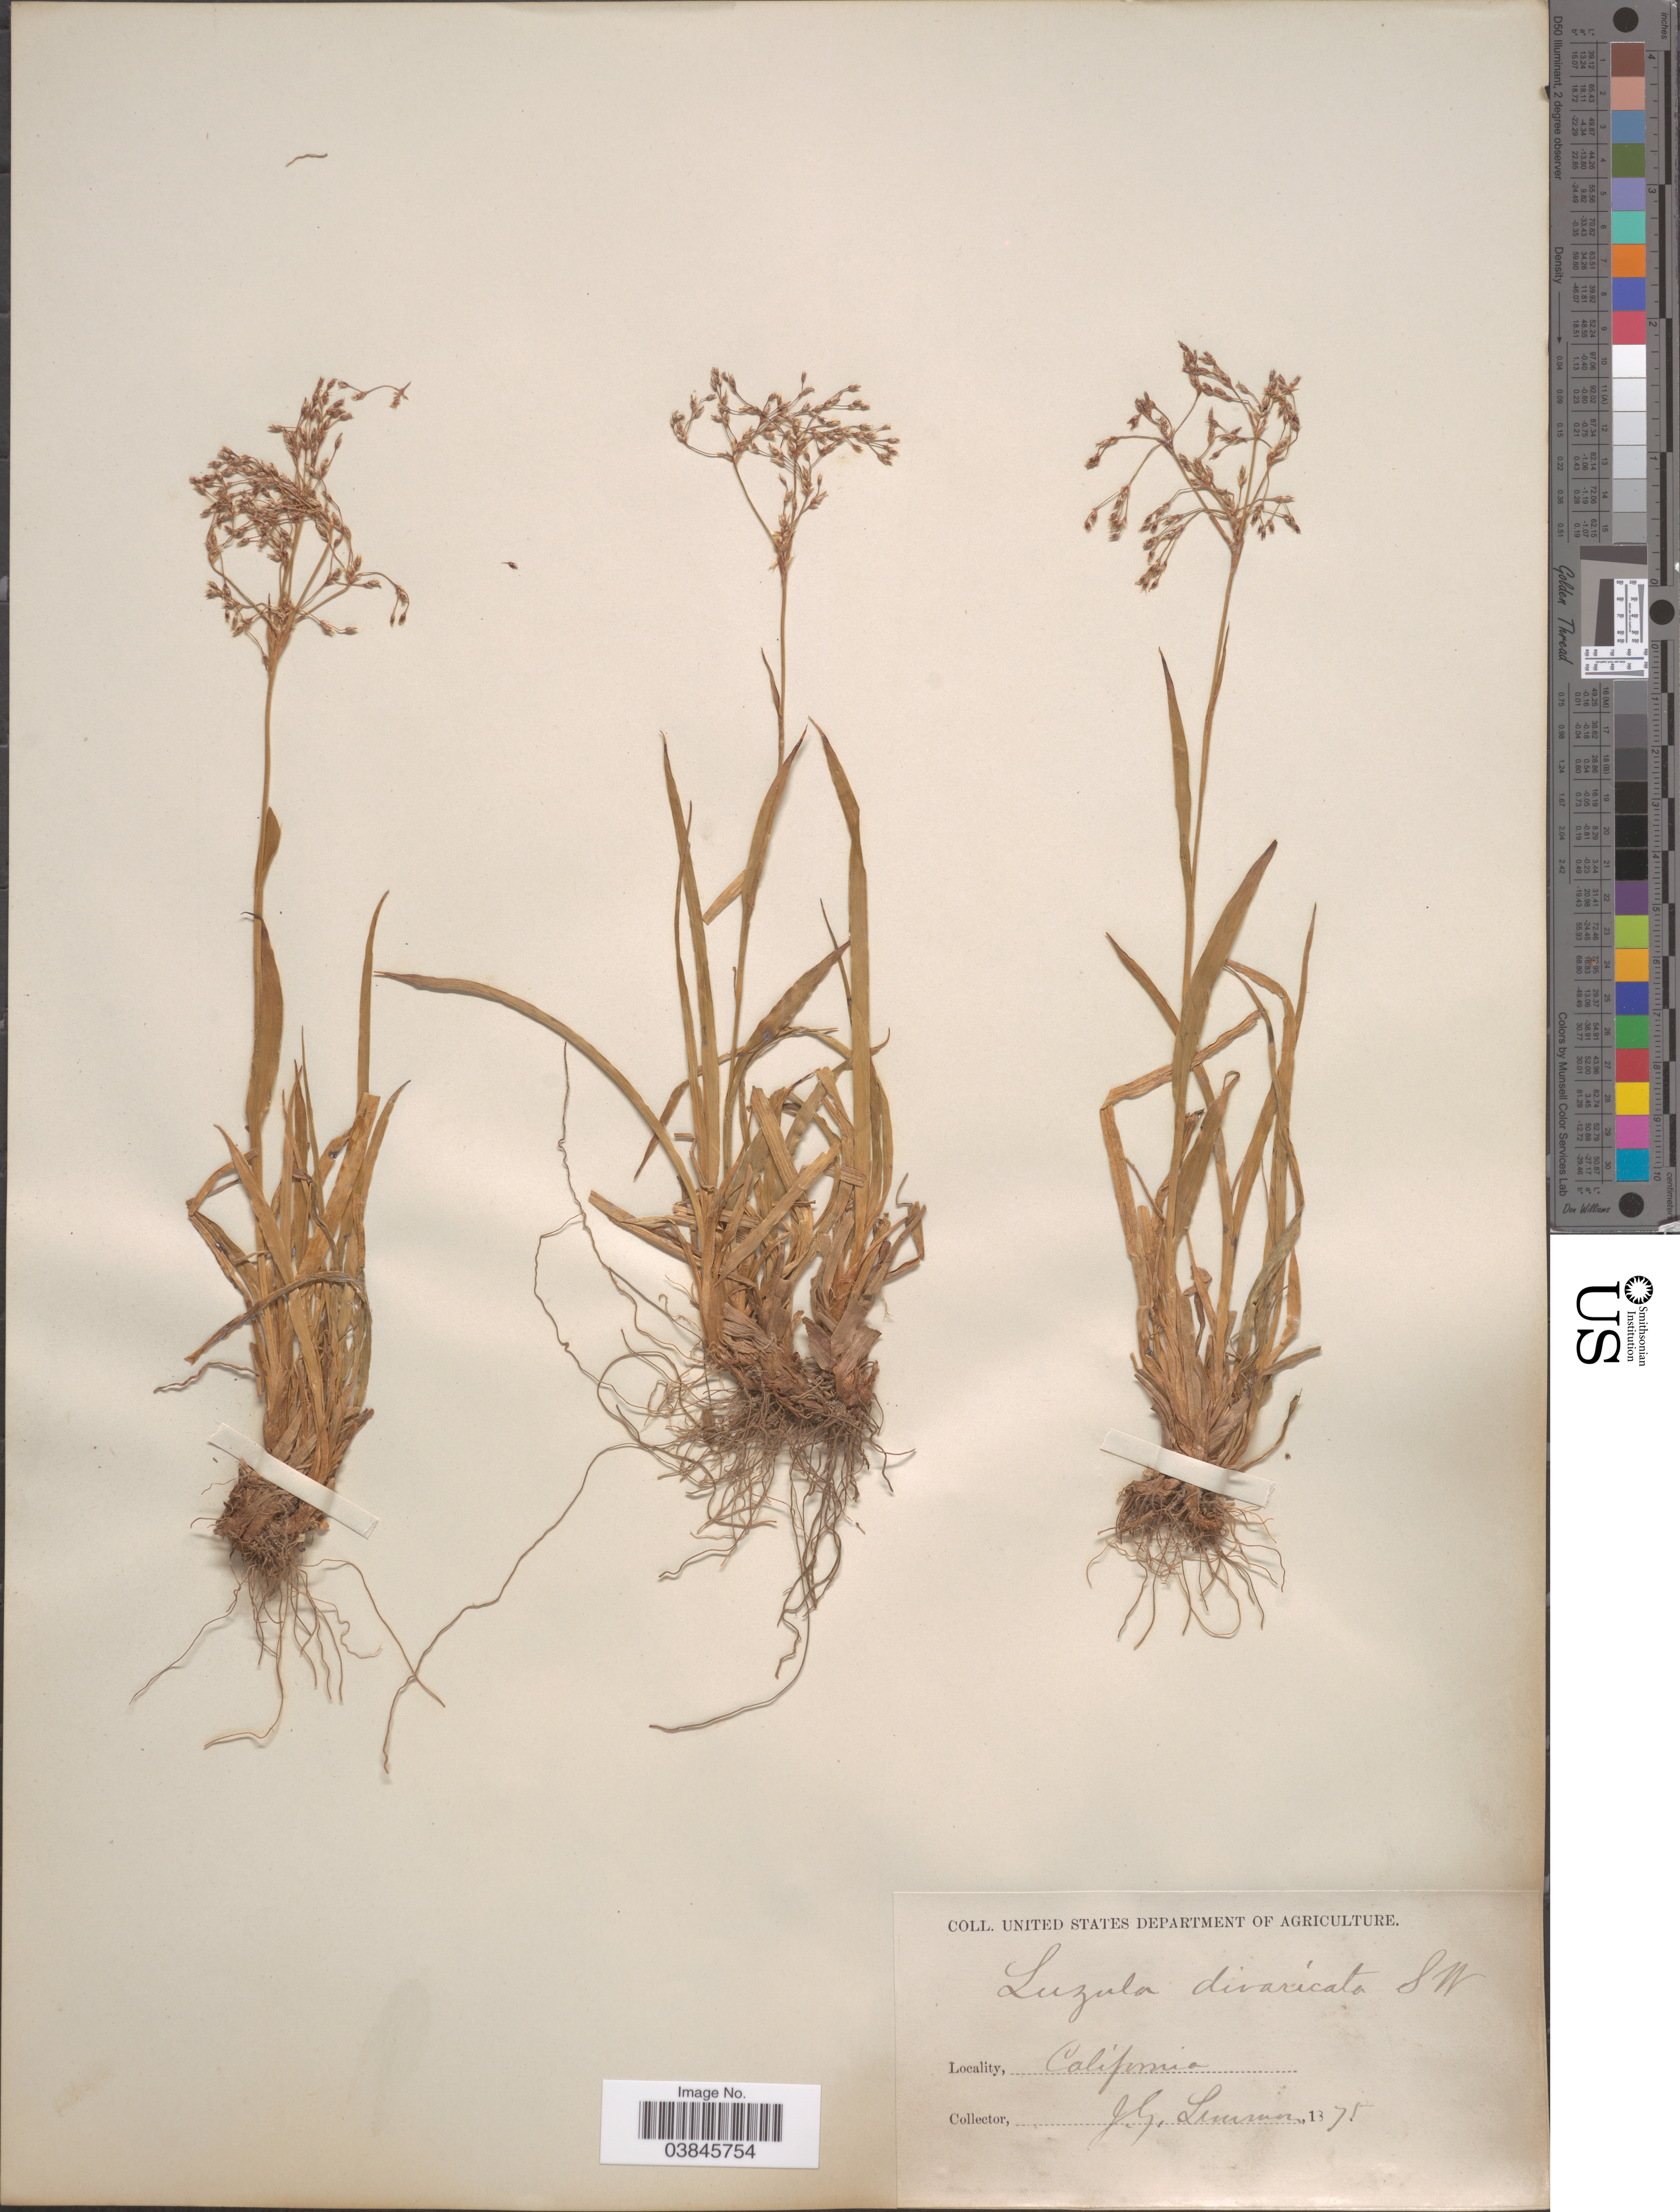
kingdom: Plantae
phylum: Tracheophyta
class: Liliopsida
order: Poales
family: Juncaceae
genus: Luzula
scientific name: Luzula divaricata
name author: S. Watson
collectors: J. Lemmon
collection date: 1875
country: United States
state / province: California